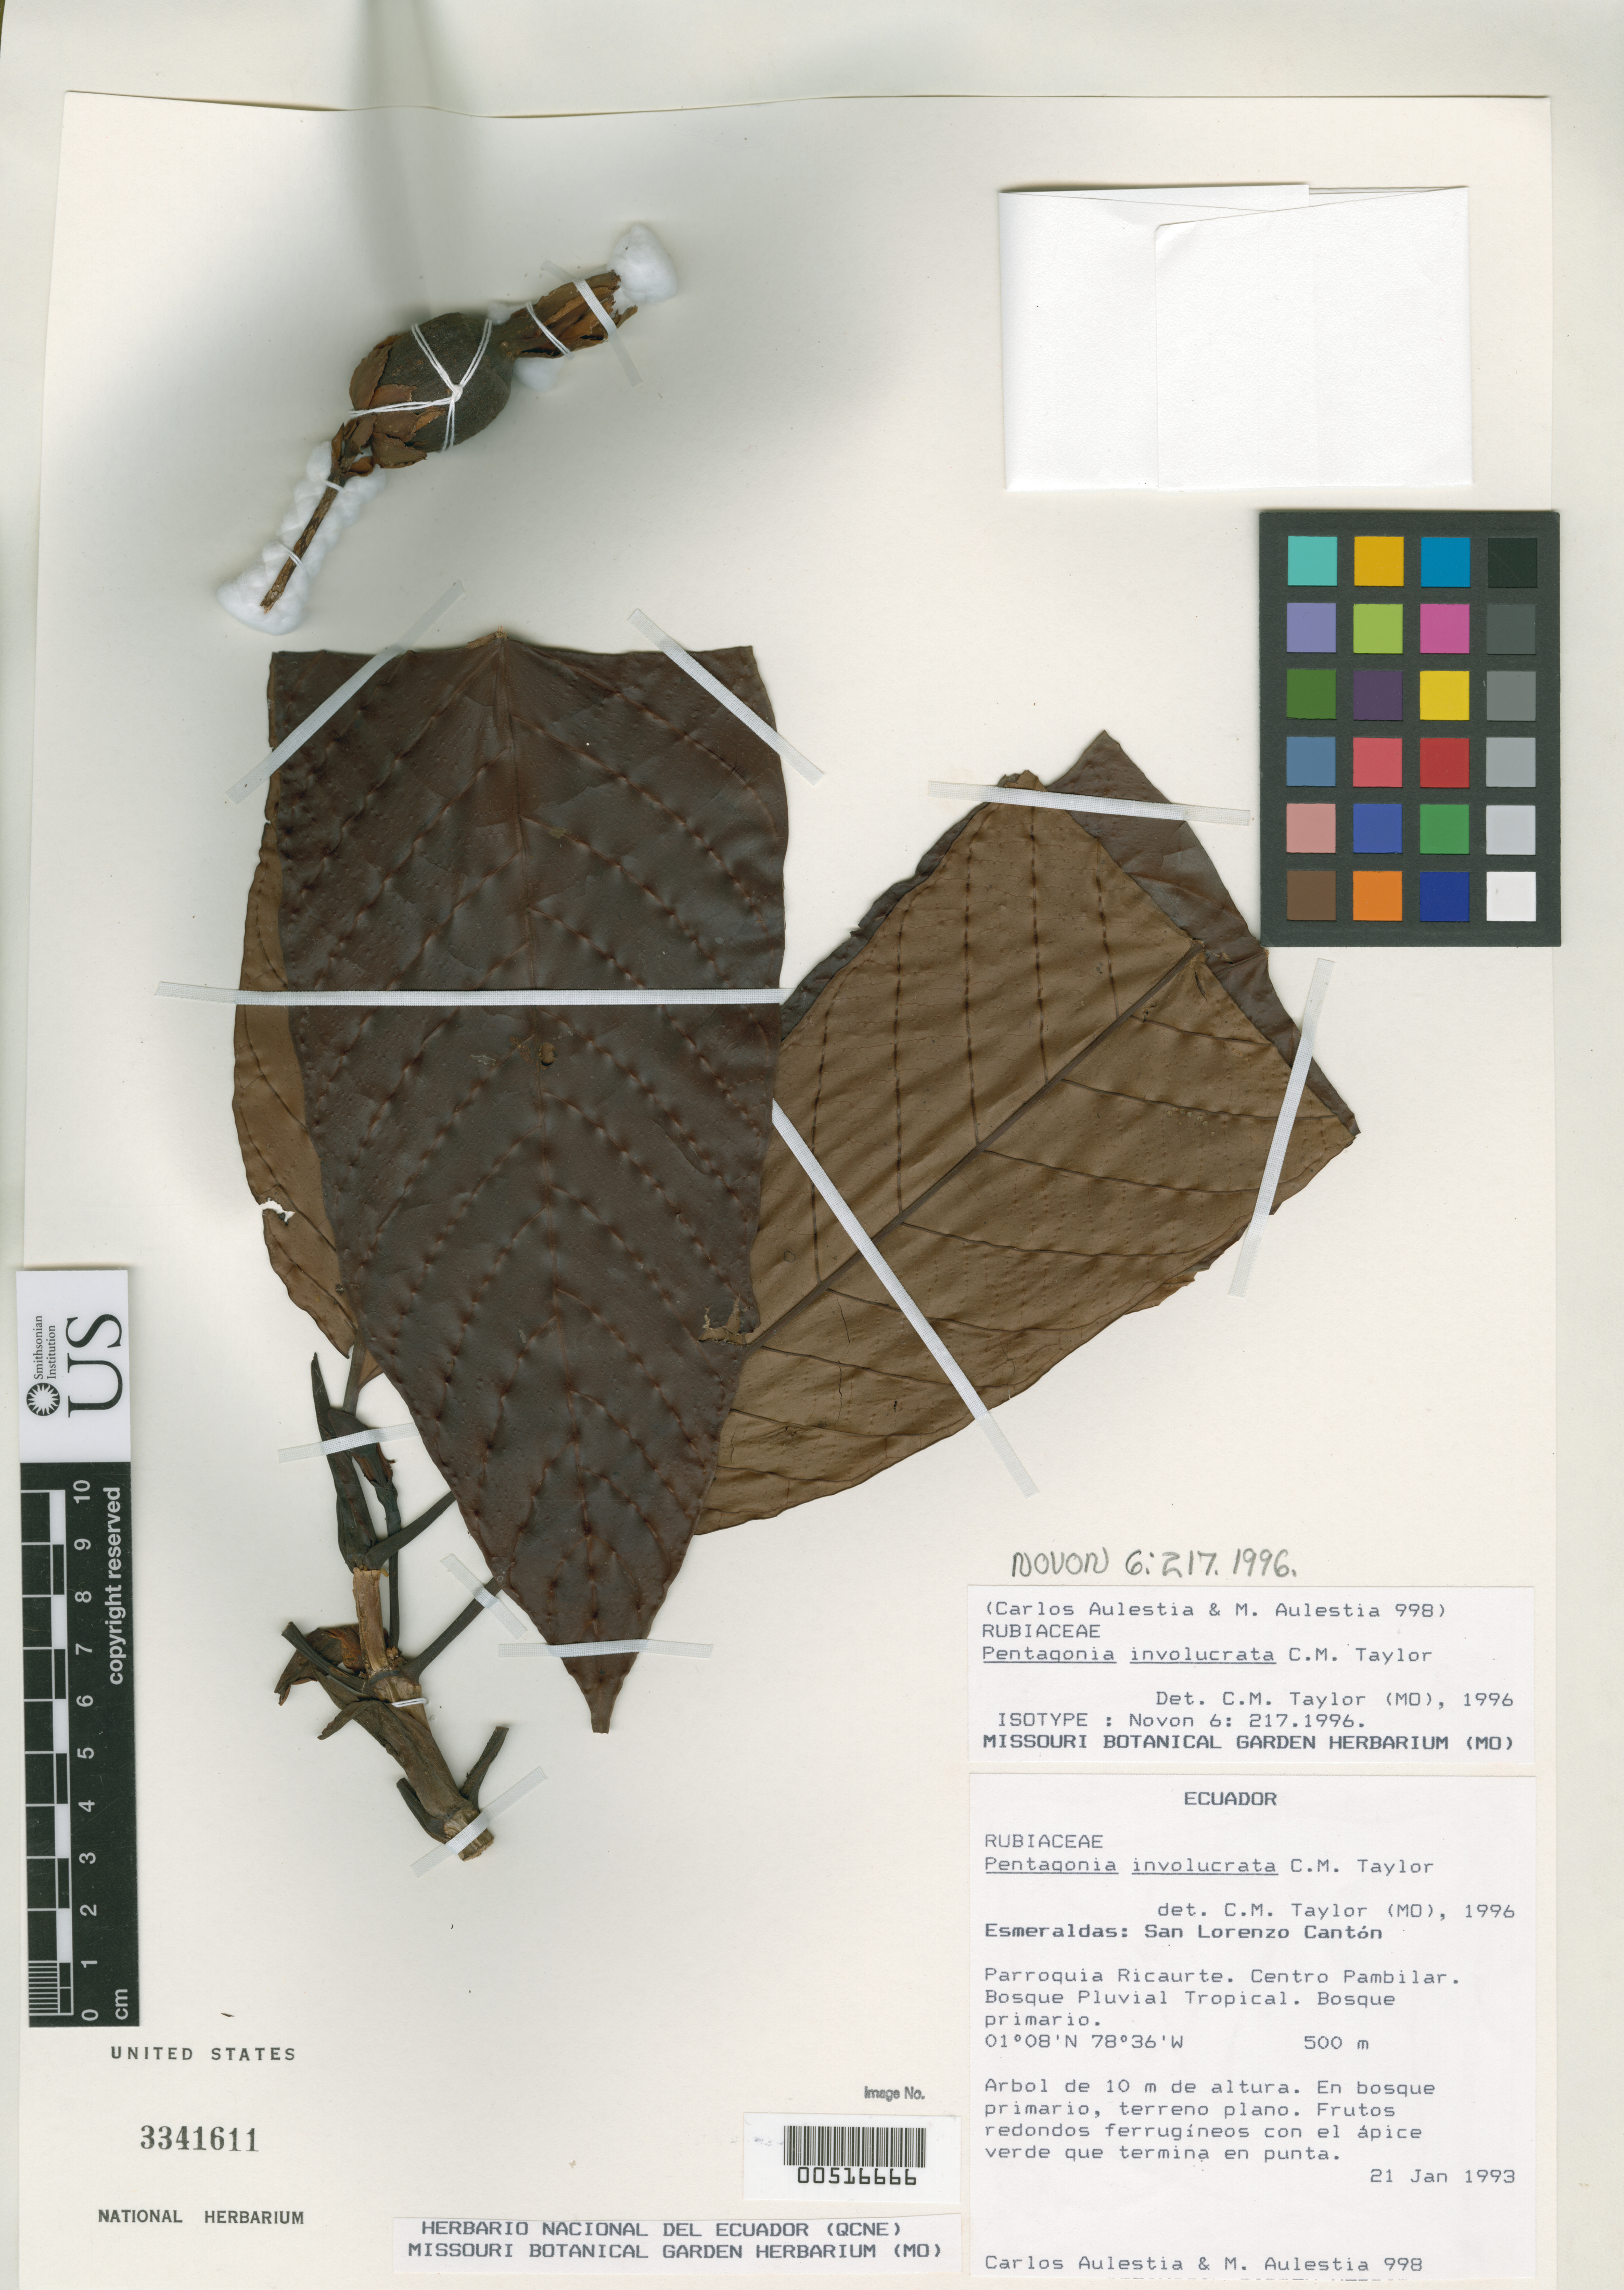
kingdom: Plantae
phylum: Tracheophyta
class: Magnoliopsida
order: Gentianales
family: Rubiaceae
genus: Pentagonia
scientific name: Pentagonia involucrata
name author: C.M. Taylor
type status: Isotype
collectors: C. Aulestia & M. Aulestia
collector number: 998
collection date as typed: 21 Jan 1993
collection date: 1993-01-21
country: Ecuador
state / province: Esmeraldas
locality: San Lorenzo Canton, Parroquia Ricaurte, Central Pambilar.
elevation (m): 500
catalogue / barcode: US 3341611